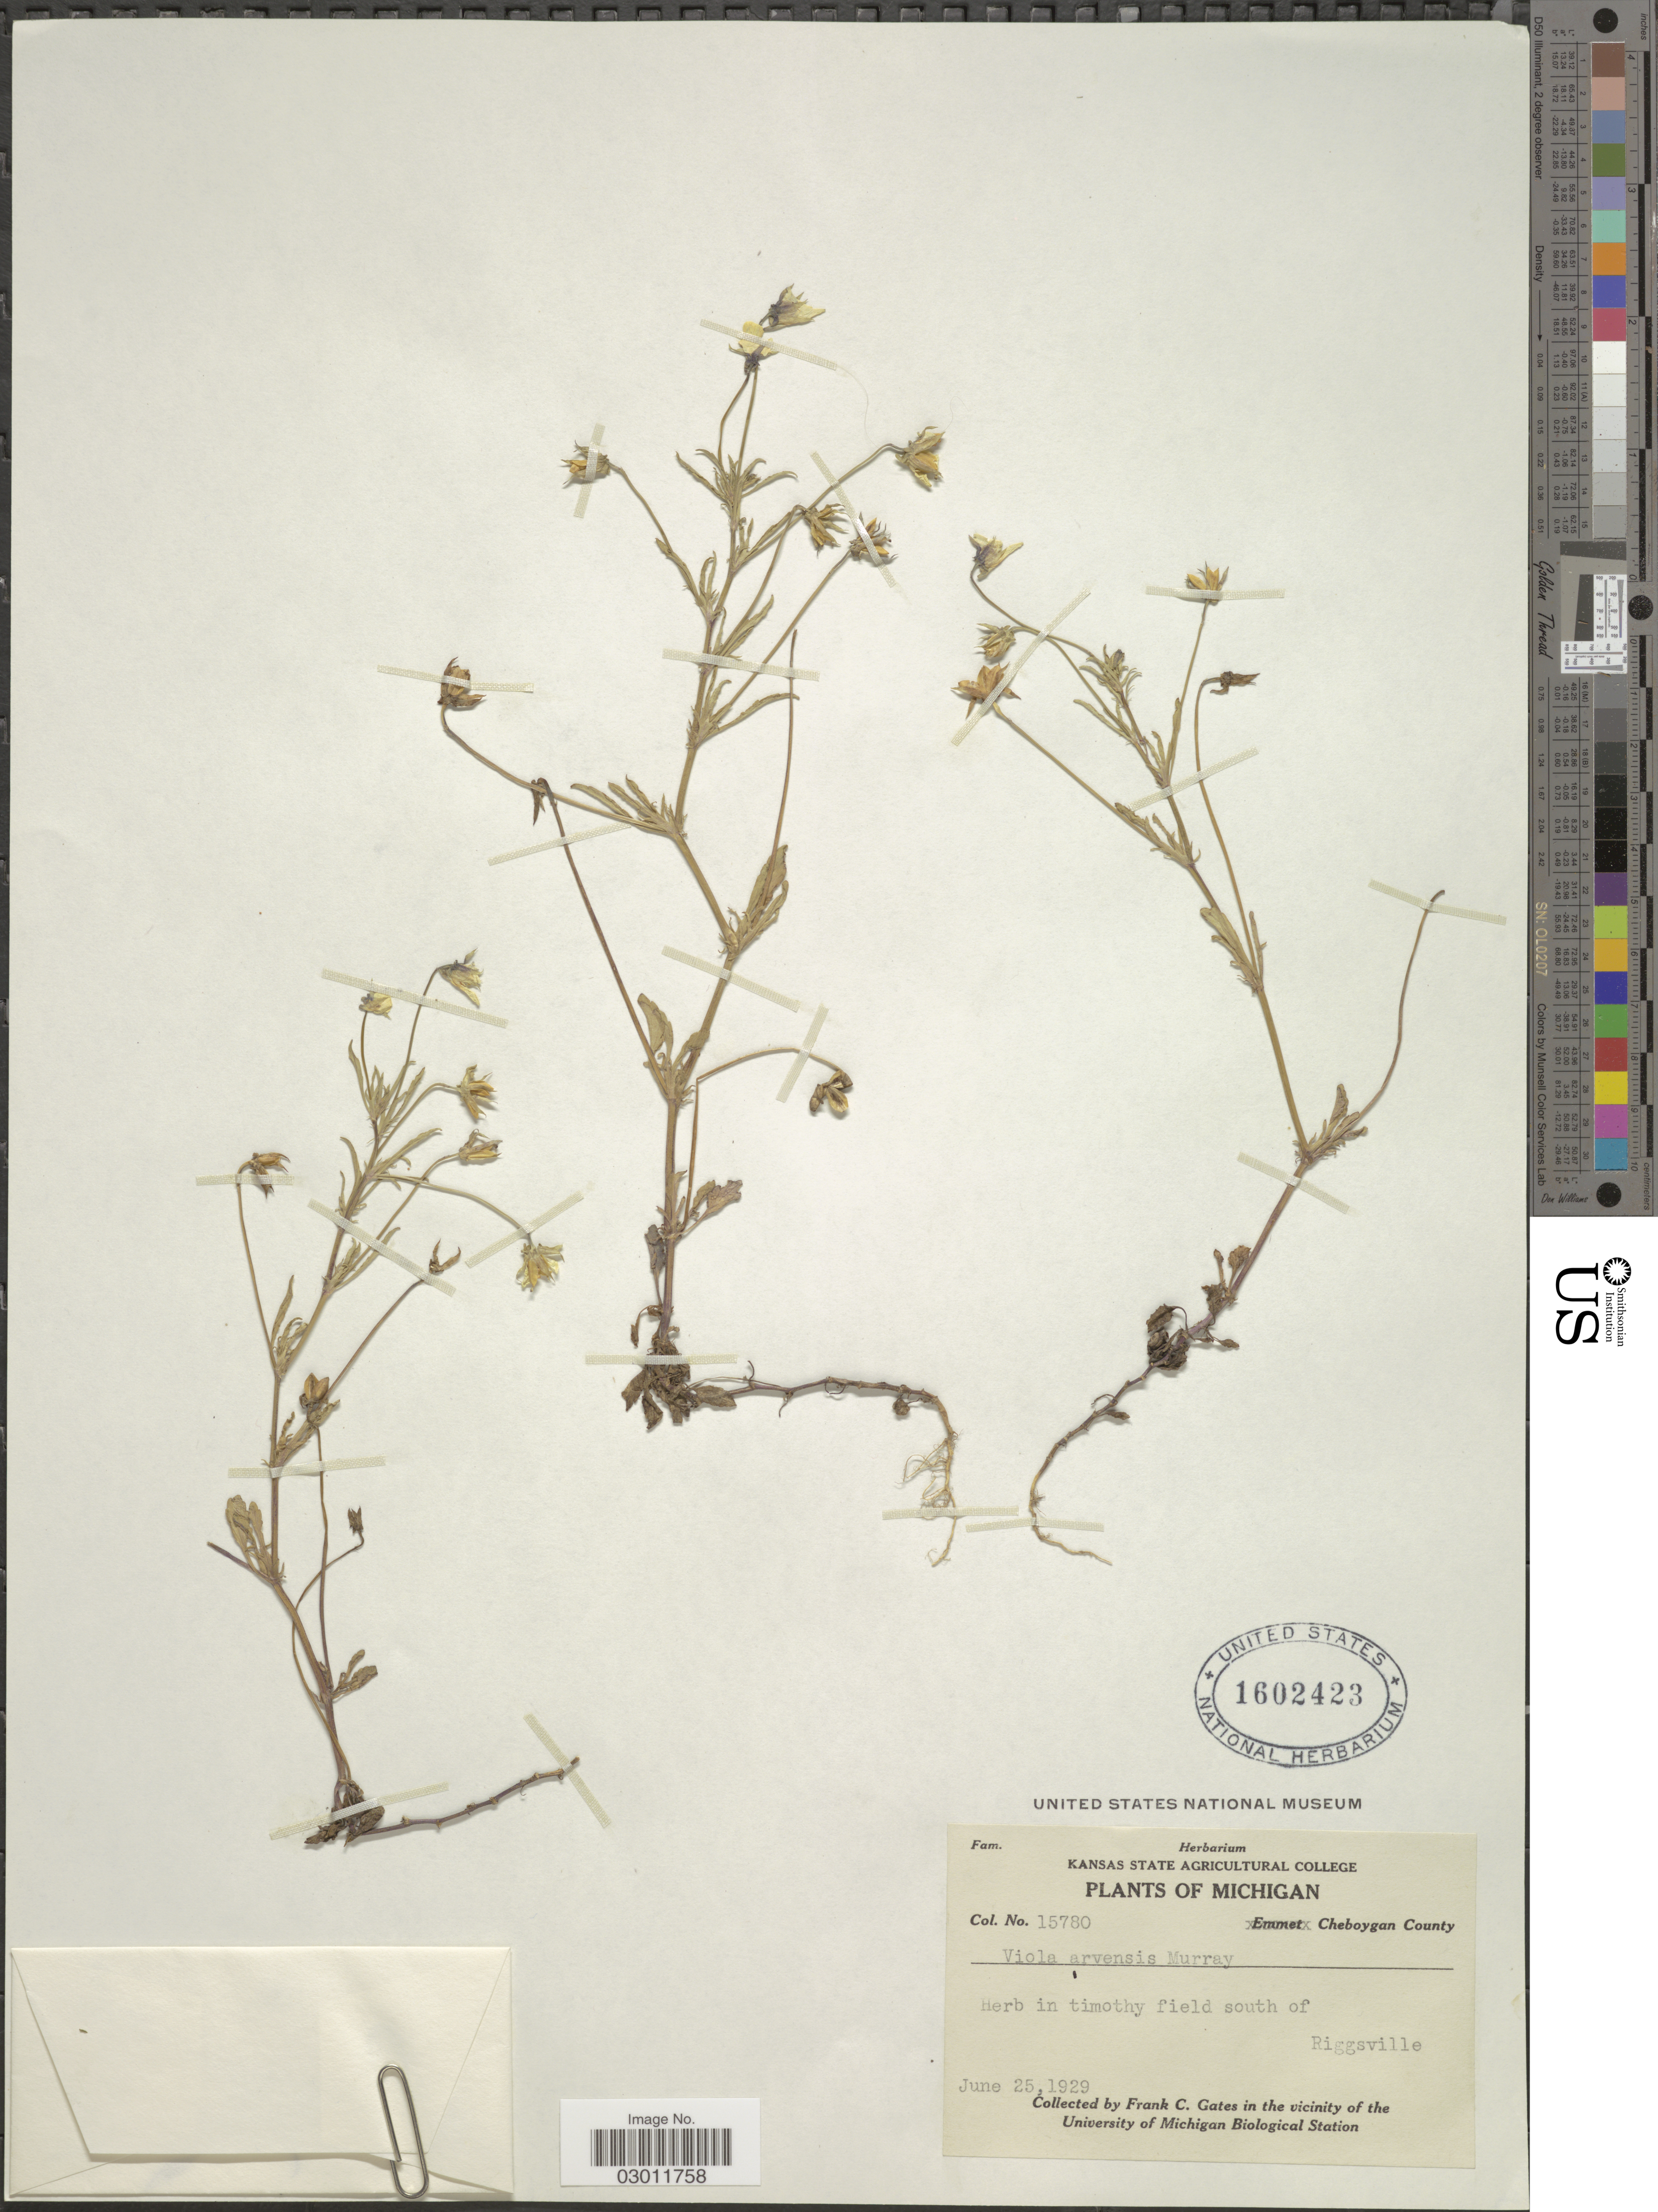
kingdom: Plantae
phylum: Tracheophyta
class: Magnoliopsida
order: Malpighiales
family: Violaceae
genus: Viola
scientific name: Viola arvensis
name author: Murray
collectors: F. C. Gates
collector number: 15780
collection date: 1929-06-25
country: United States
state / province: Michigan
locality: Cheboygan County. Timothy field south of Riggsville. In the Vicinity of the University of Michigan Biological Station.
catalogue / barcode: US 1602423